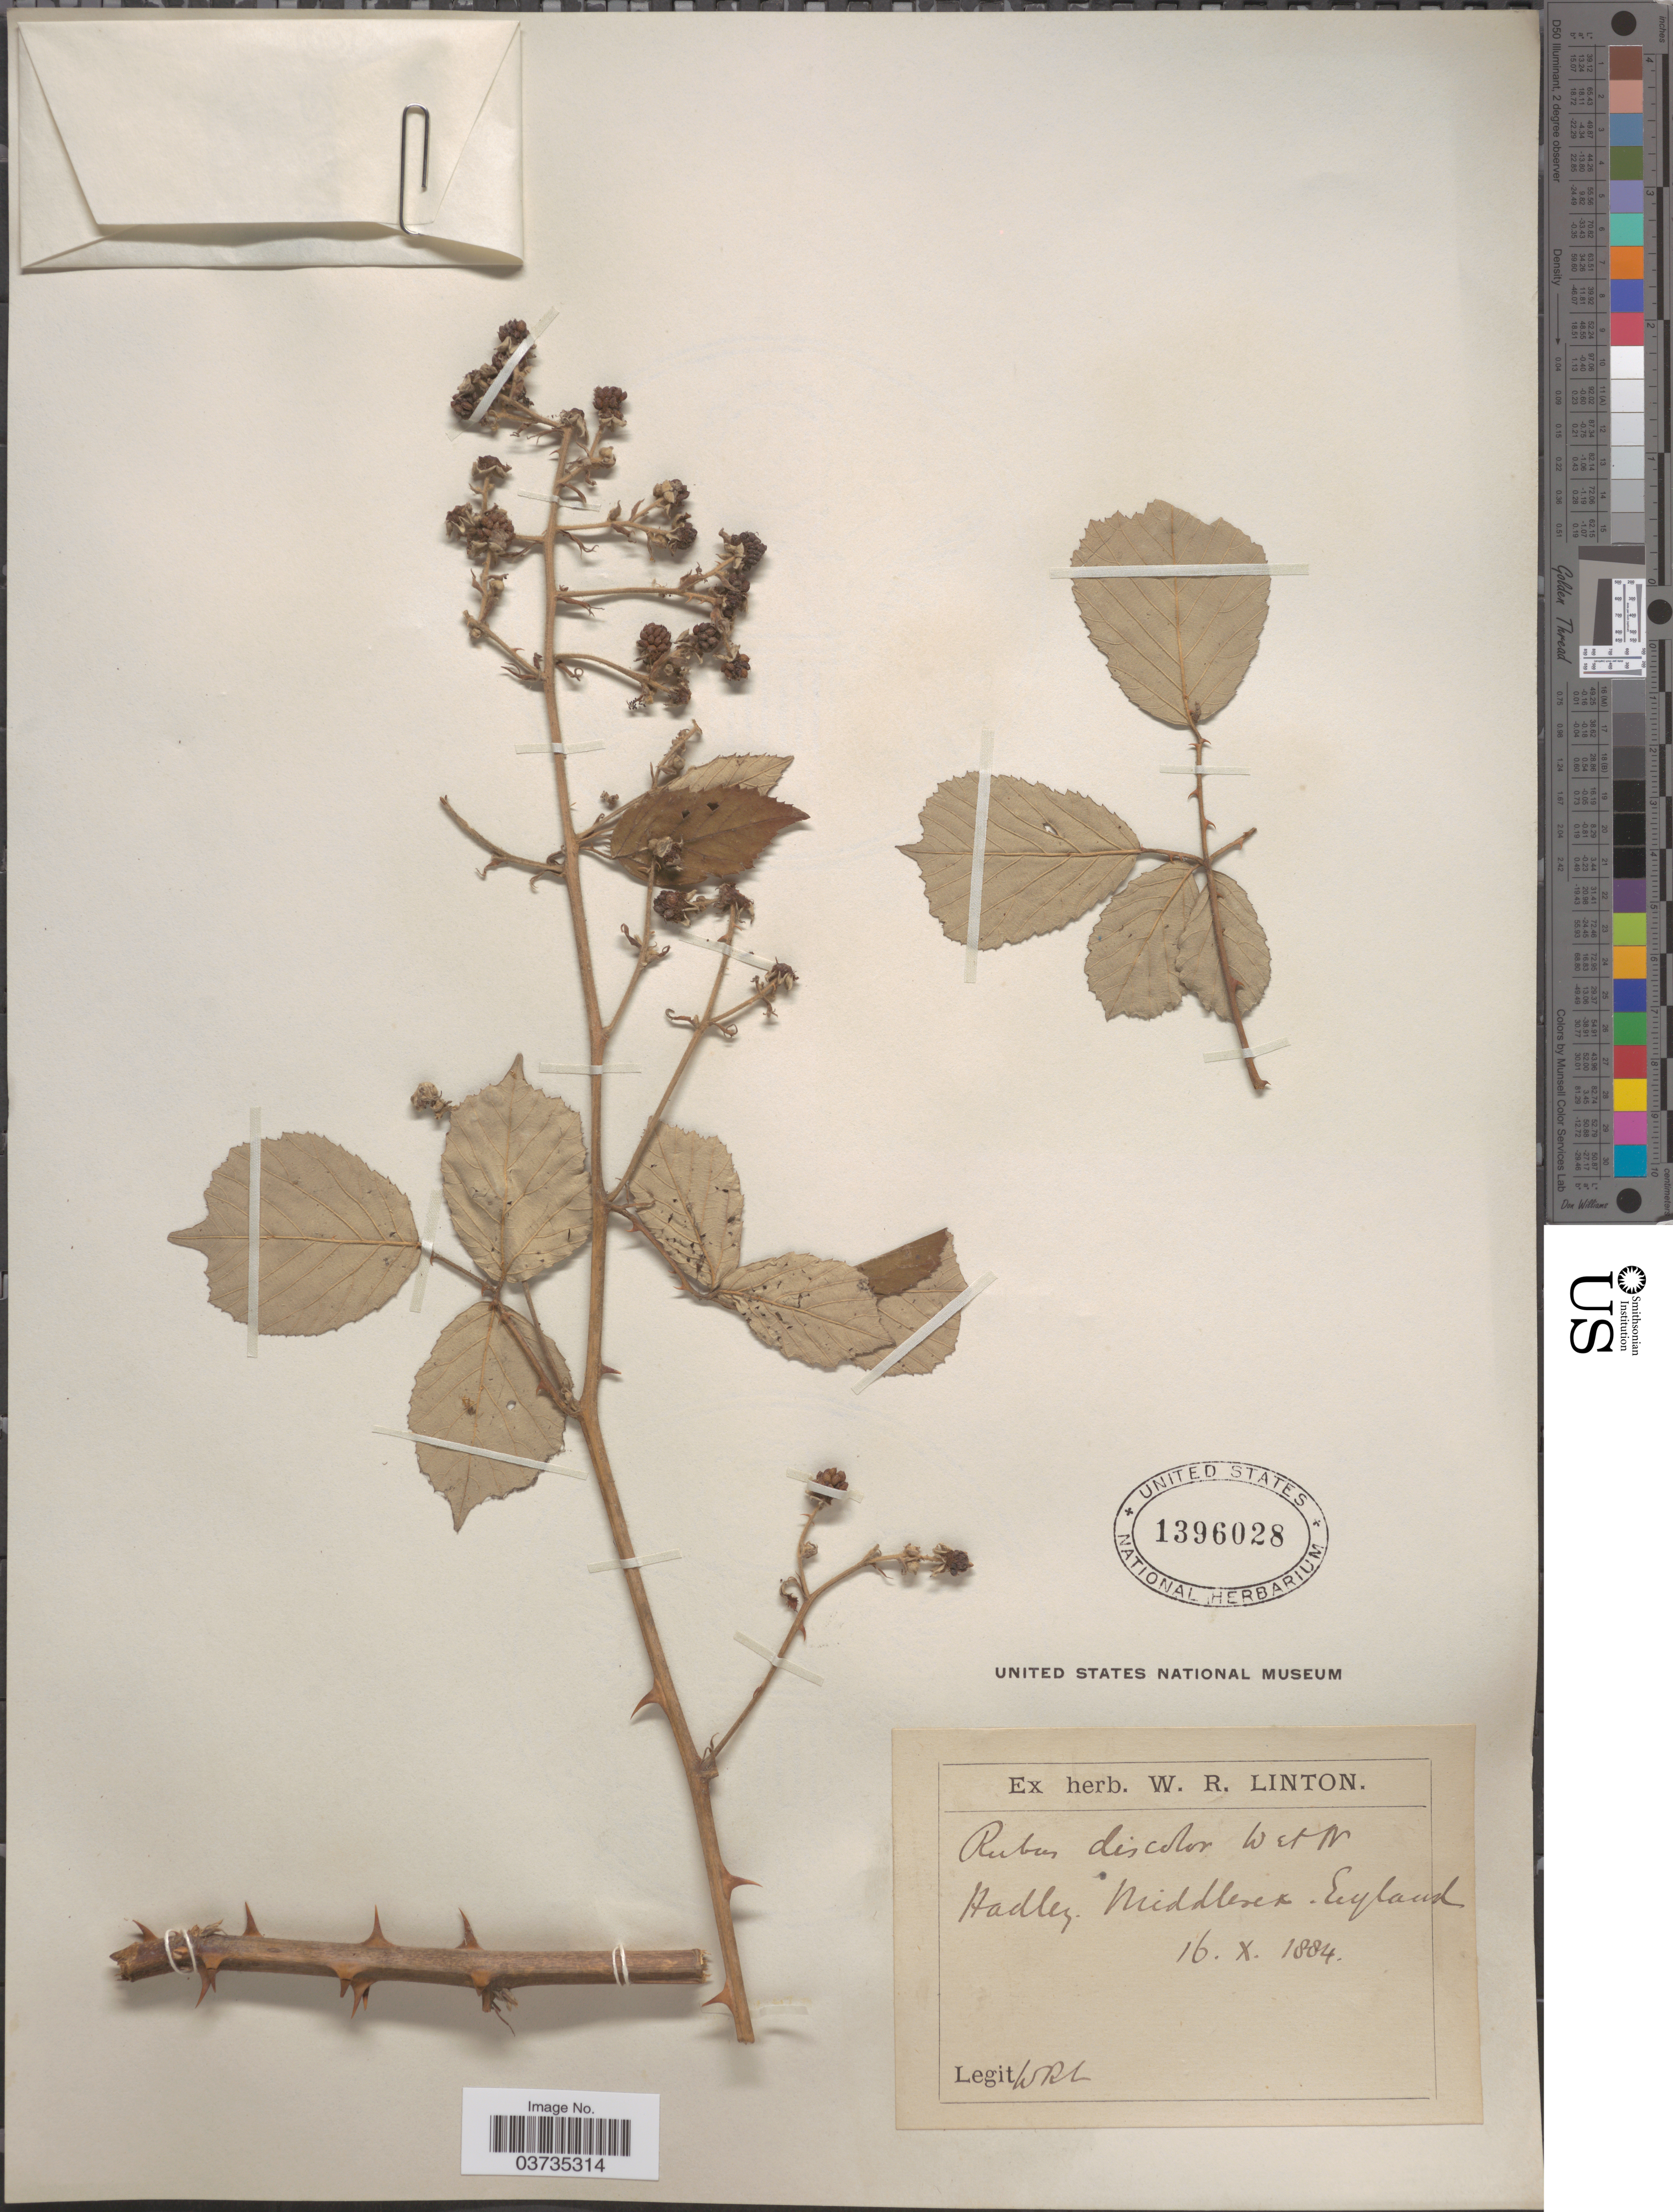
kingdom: Plantae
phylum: Tracheophyta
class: Magnoliopsida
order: Rosales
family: Rosaceae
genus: Rubus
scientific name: Rubus discolor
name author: Weihe & Nees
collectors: W. Linton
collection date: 1884-10-16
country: United Kingdom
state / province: England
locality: Hadley. Middlesex.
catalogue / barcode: US 1396028